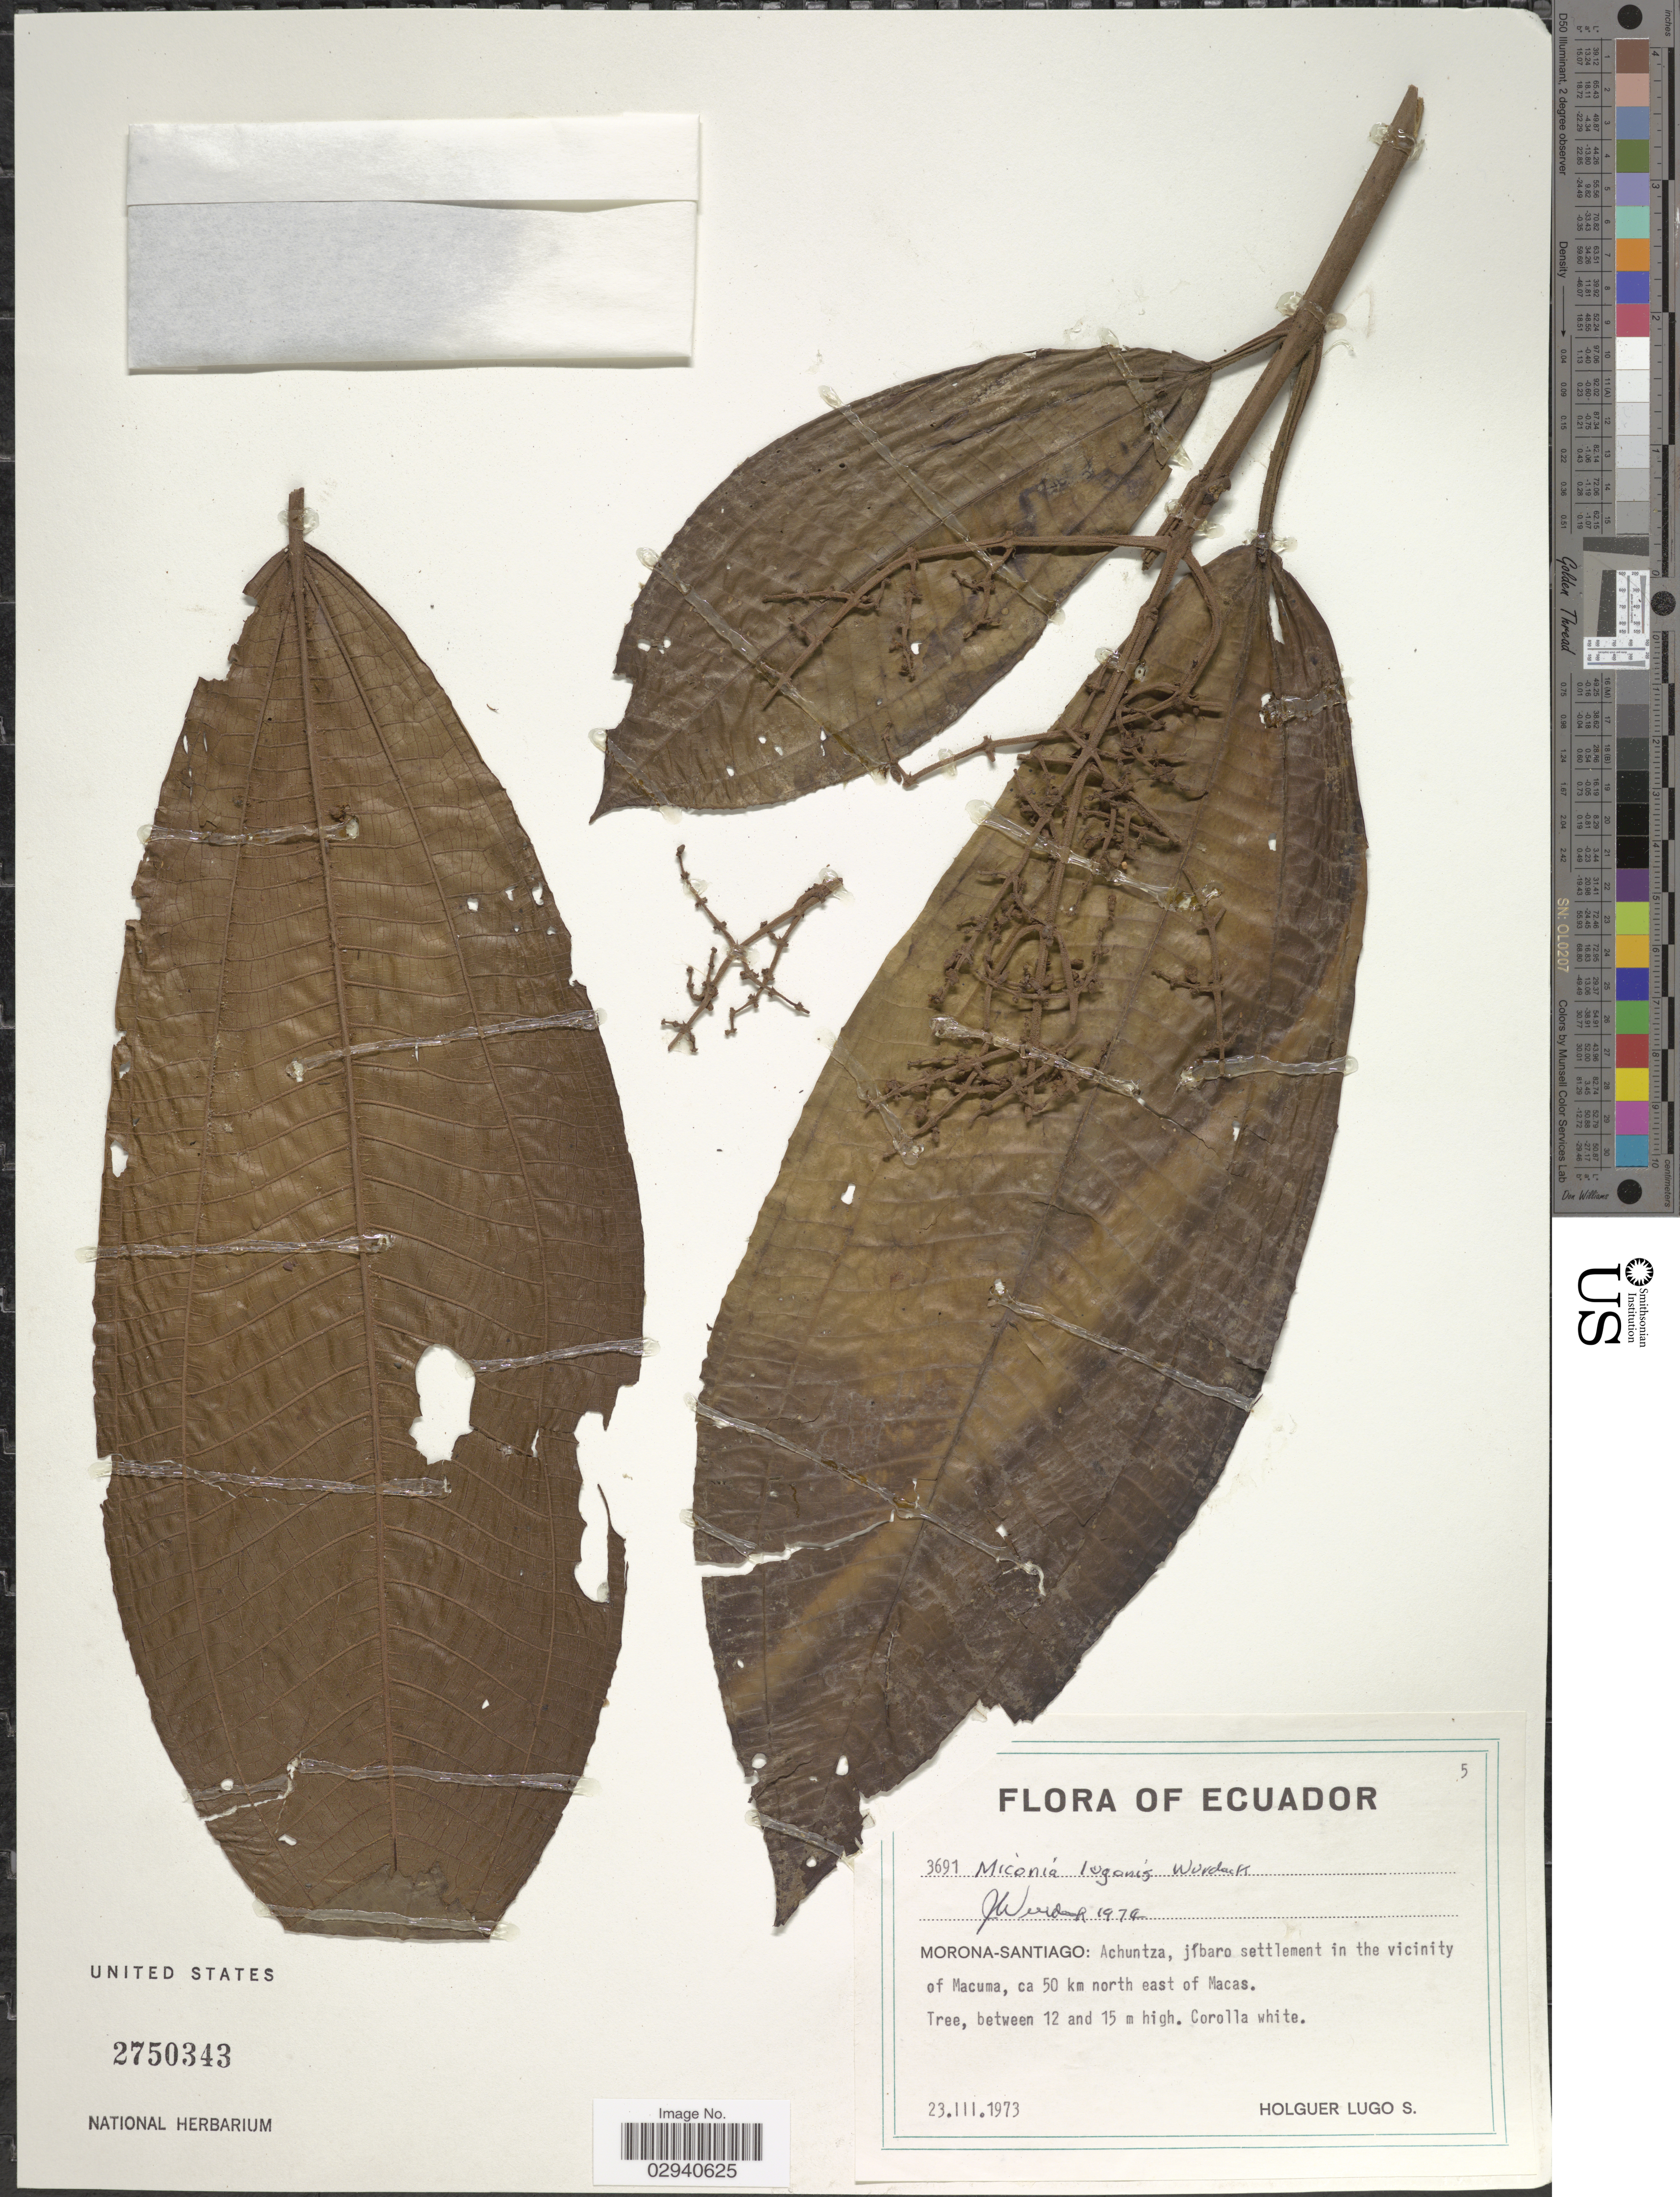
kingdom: Plantae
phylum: Tracheophyta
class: Magnoliopsida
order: Myrtales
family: Melastomataceae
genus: Miconia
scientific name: Miconia lugonis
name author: Wurdack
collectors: H. Lugo S.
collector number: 3691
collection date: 1973-03-23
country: Ecuador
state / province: Morona-Santiago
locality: Achuntza-jíbaro settlement in the vicinity of Macuma, ca 50 km north east of Macas.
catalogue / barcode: US 2750343